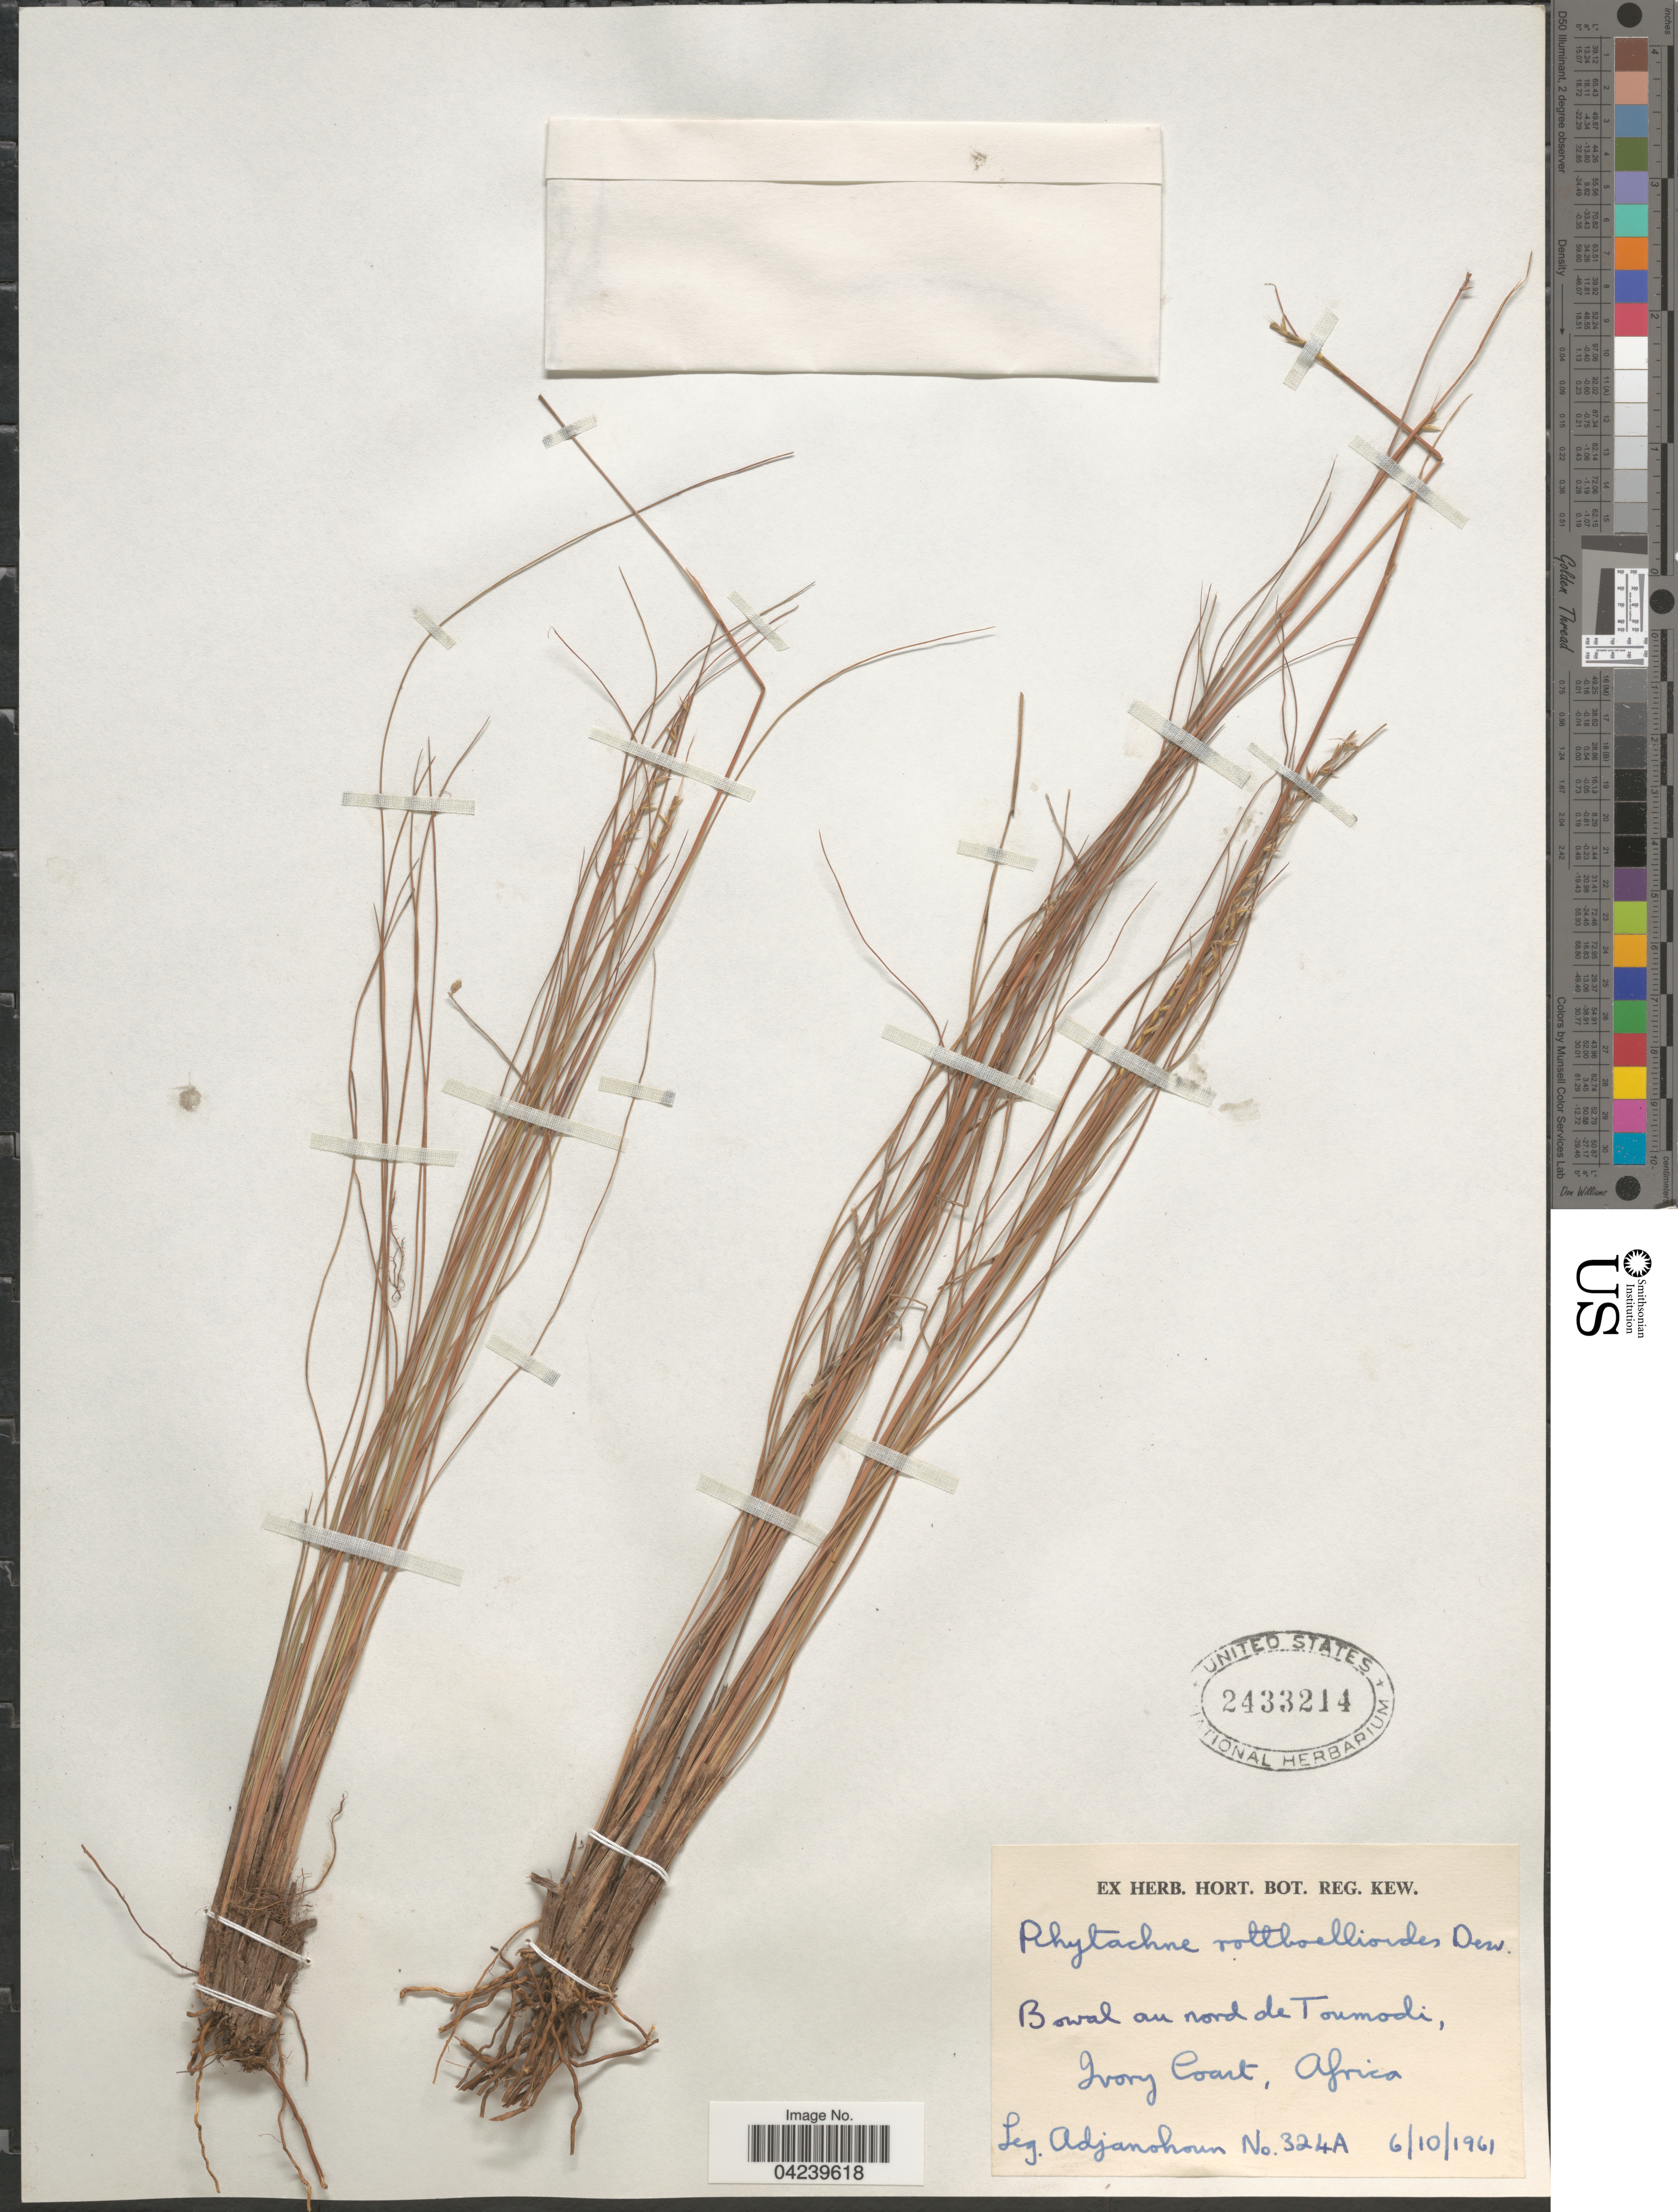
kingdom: Plantae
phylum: Tracheophyta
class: Liliopsida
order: Poales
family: Poaceae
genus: Rhytachne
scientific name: Rhytachne rottboellioides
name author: Desv.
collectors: Adjanohoun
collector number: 324A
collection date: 1961-10-06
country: Ivory Coast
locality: Bowal au nord de Toumodi.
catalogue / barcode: US 2433214